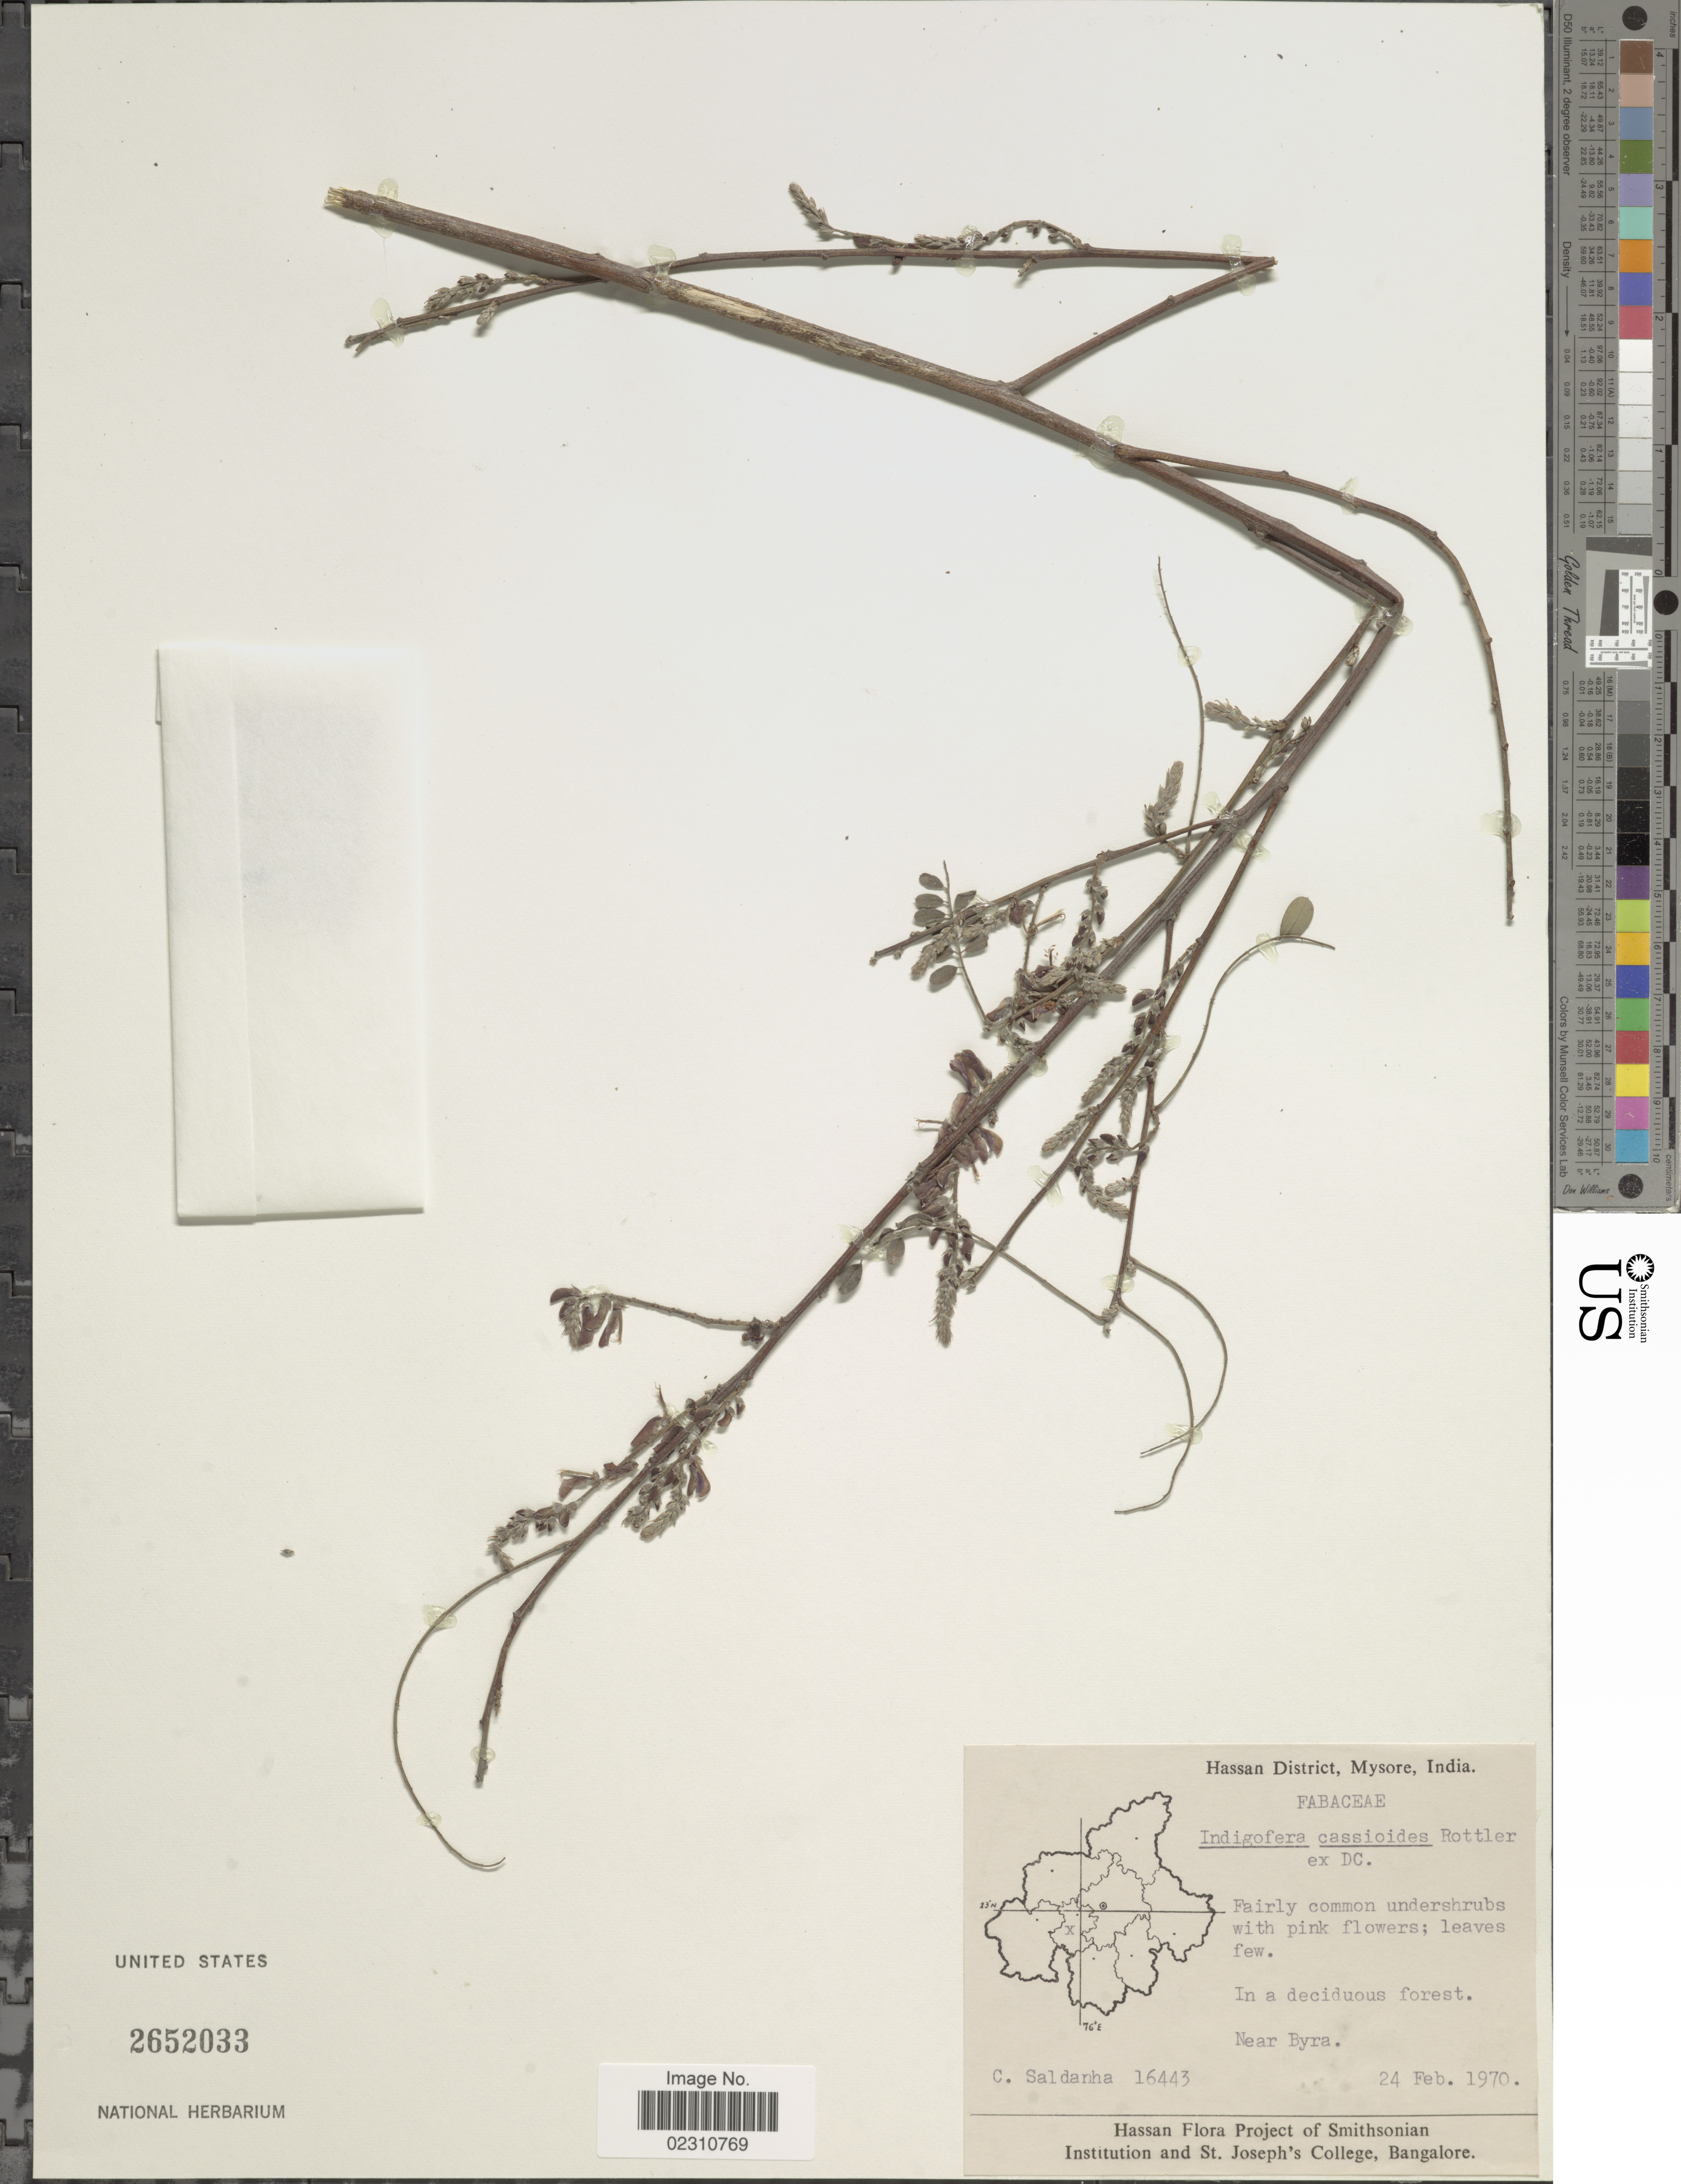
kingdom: Plantae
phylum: Tracheophyta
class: Magnoliopsida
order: Fabales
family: Fabaceae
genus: Indigofera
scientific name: Indigofera cassioides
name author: Röttler ex DC.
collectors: C. Saldanha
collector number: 16443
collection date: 1970-02-24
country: India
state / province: Karnataka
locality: Hassan District, Mysore, India. Near Byra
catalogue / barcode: US 2652033